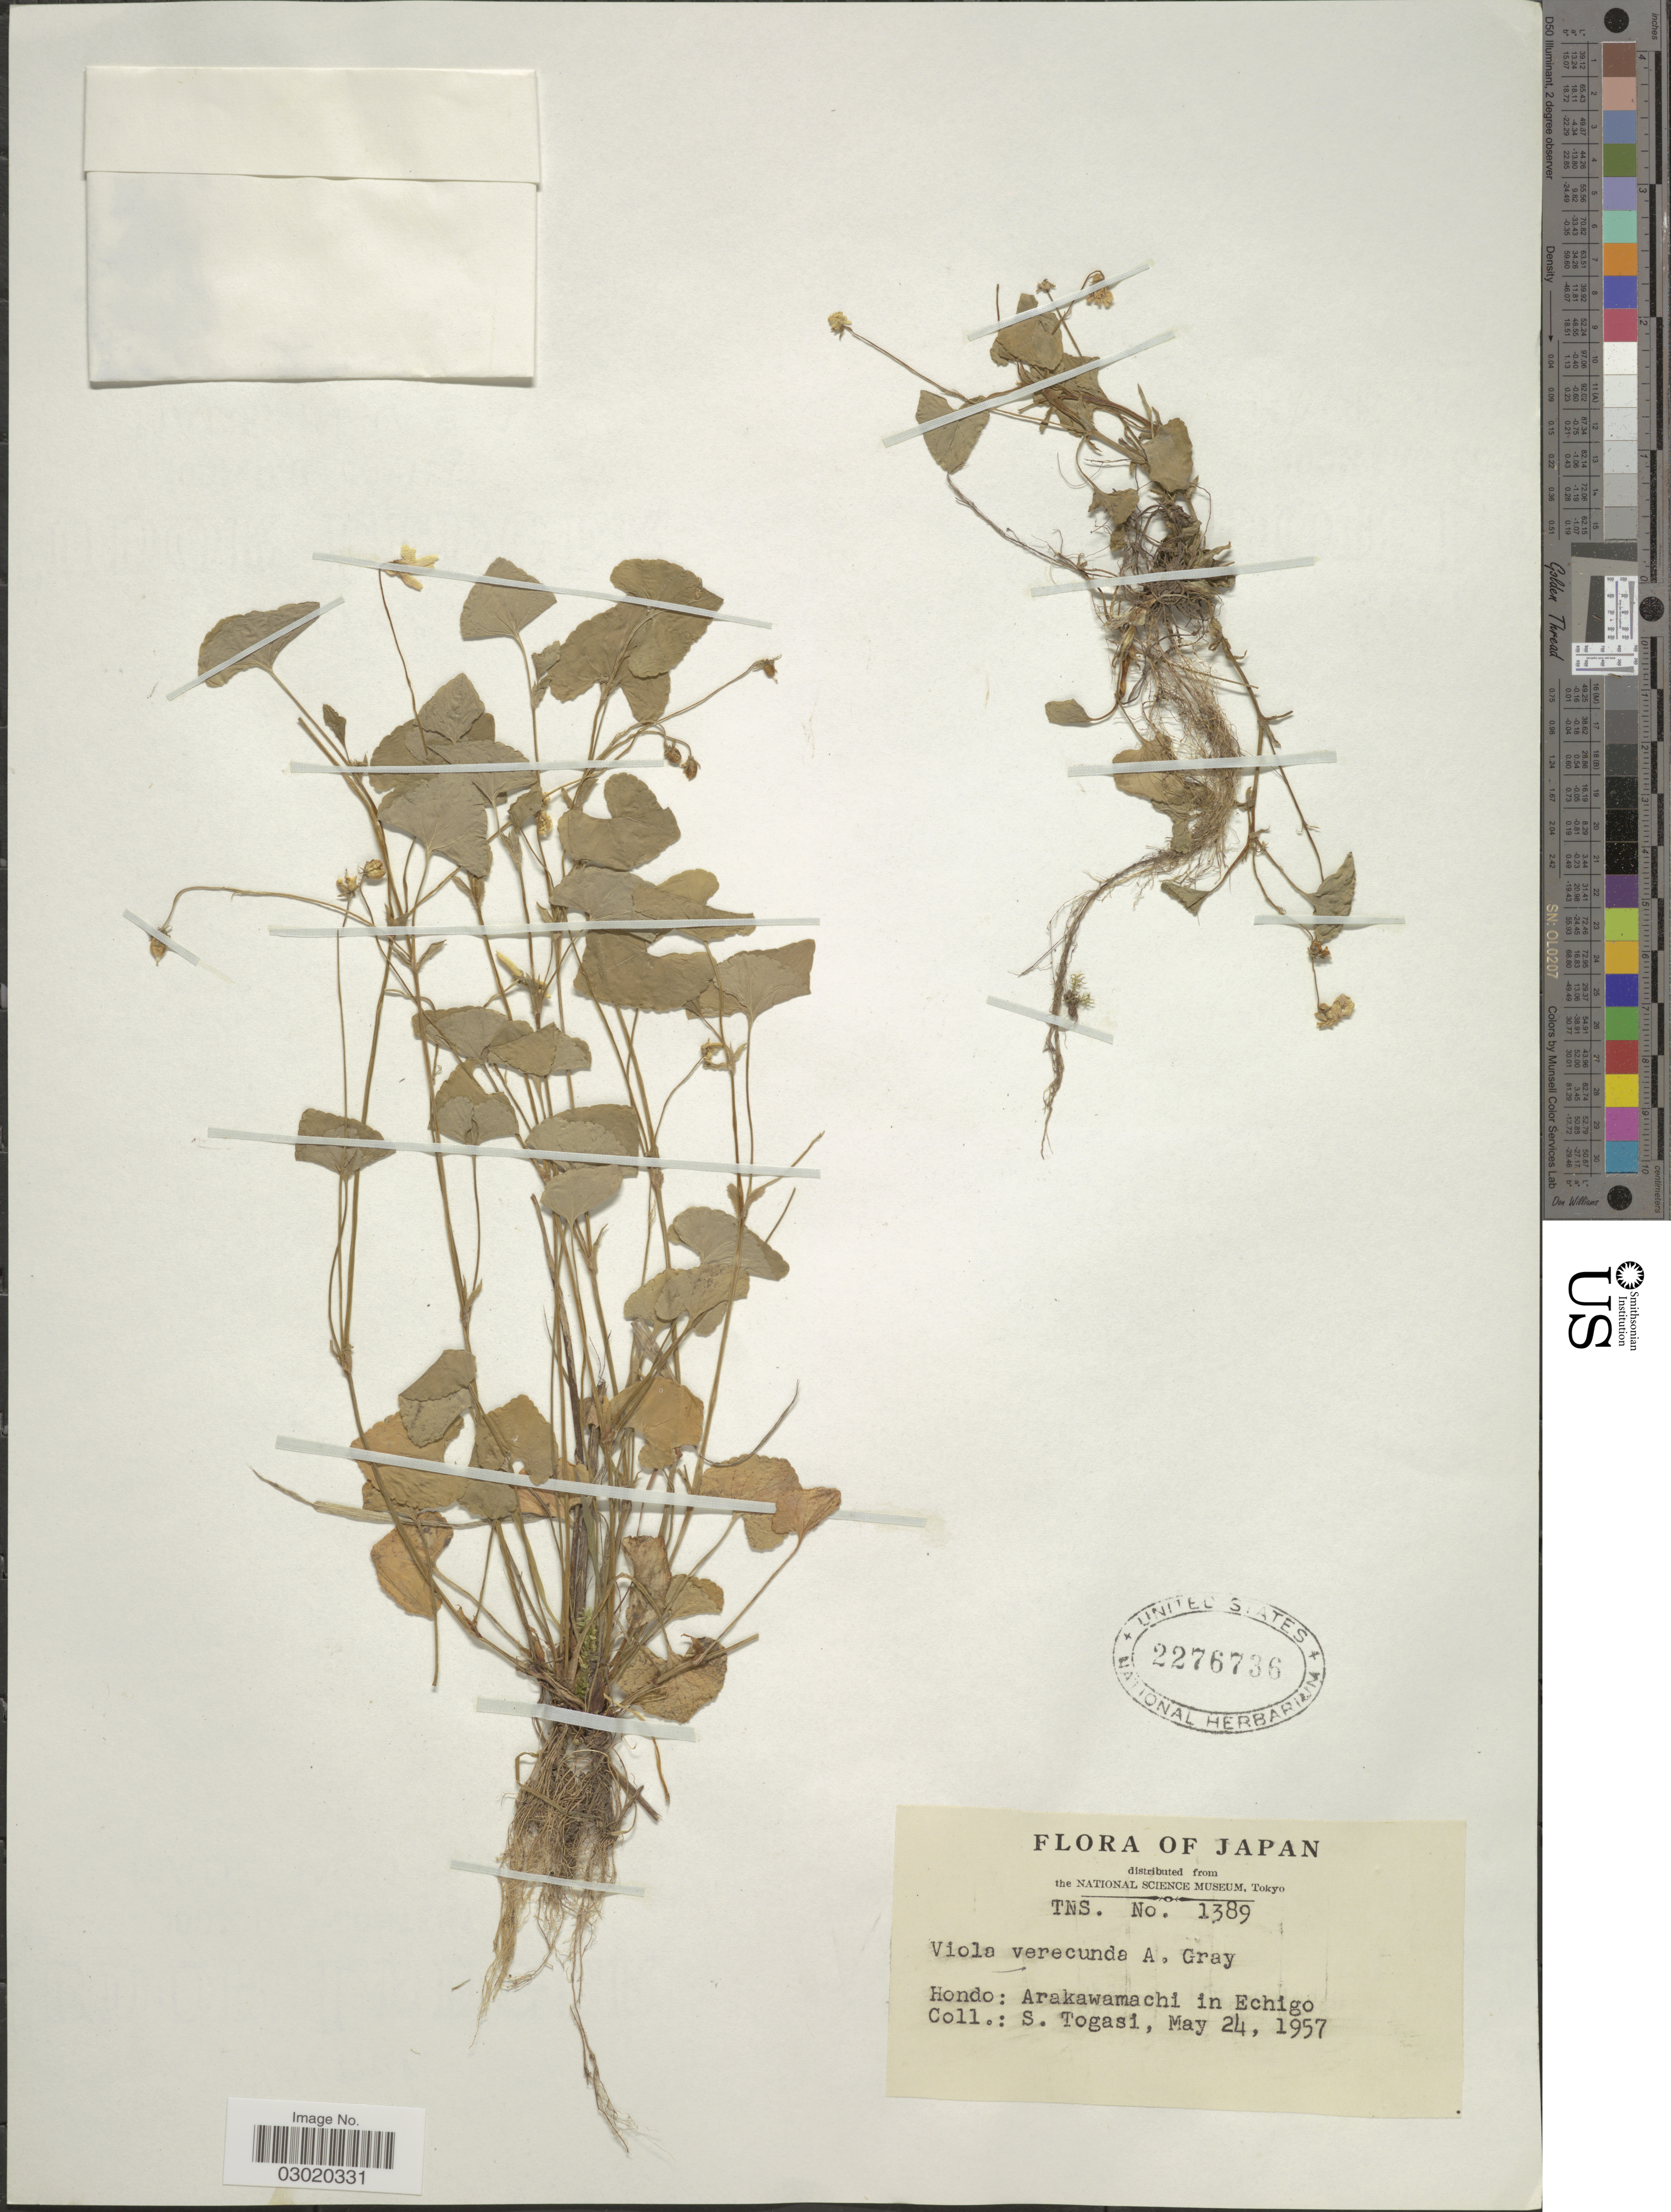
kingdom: Plantae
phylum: Tracheophyta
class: Magnoliopsida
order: Malpighiales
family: Violaceae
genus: Viola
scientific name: Viola verecunda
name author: A. Gray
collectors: S. Togasi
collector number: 1389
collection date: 1957-05-24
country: Japan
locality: Arakawamachi in Echigo.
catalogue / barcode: US 2276736